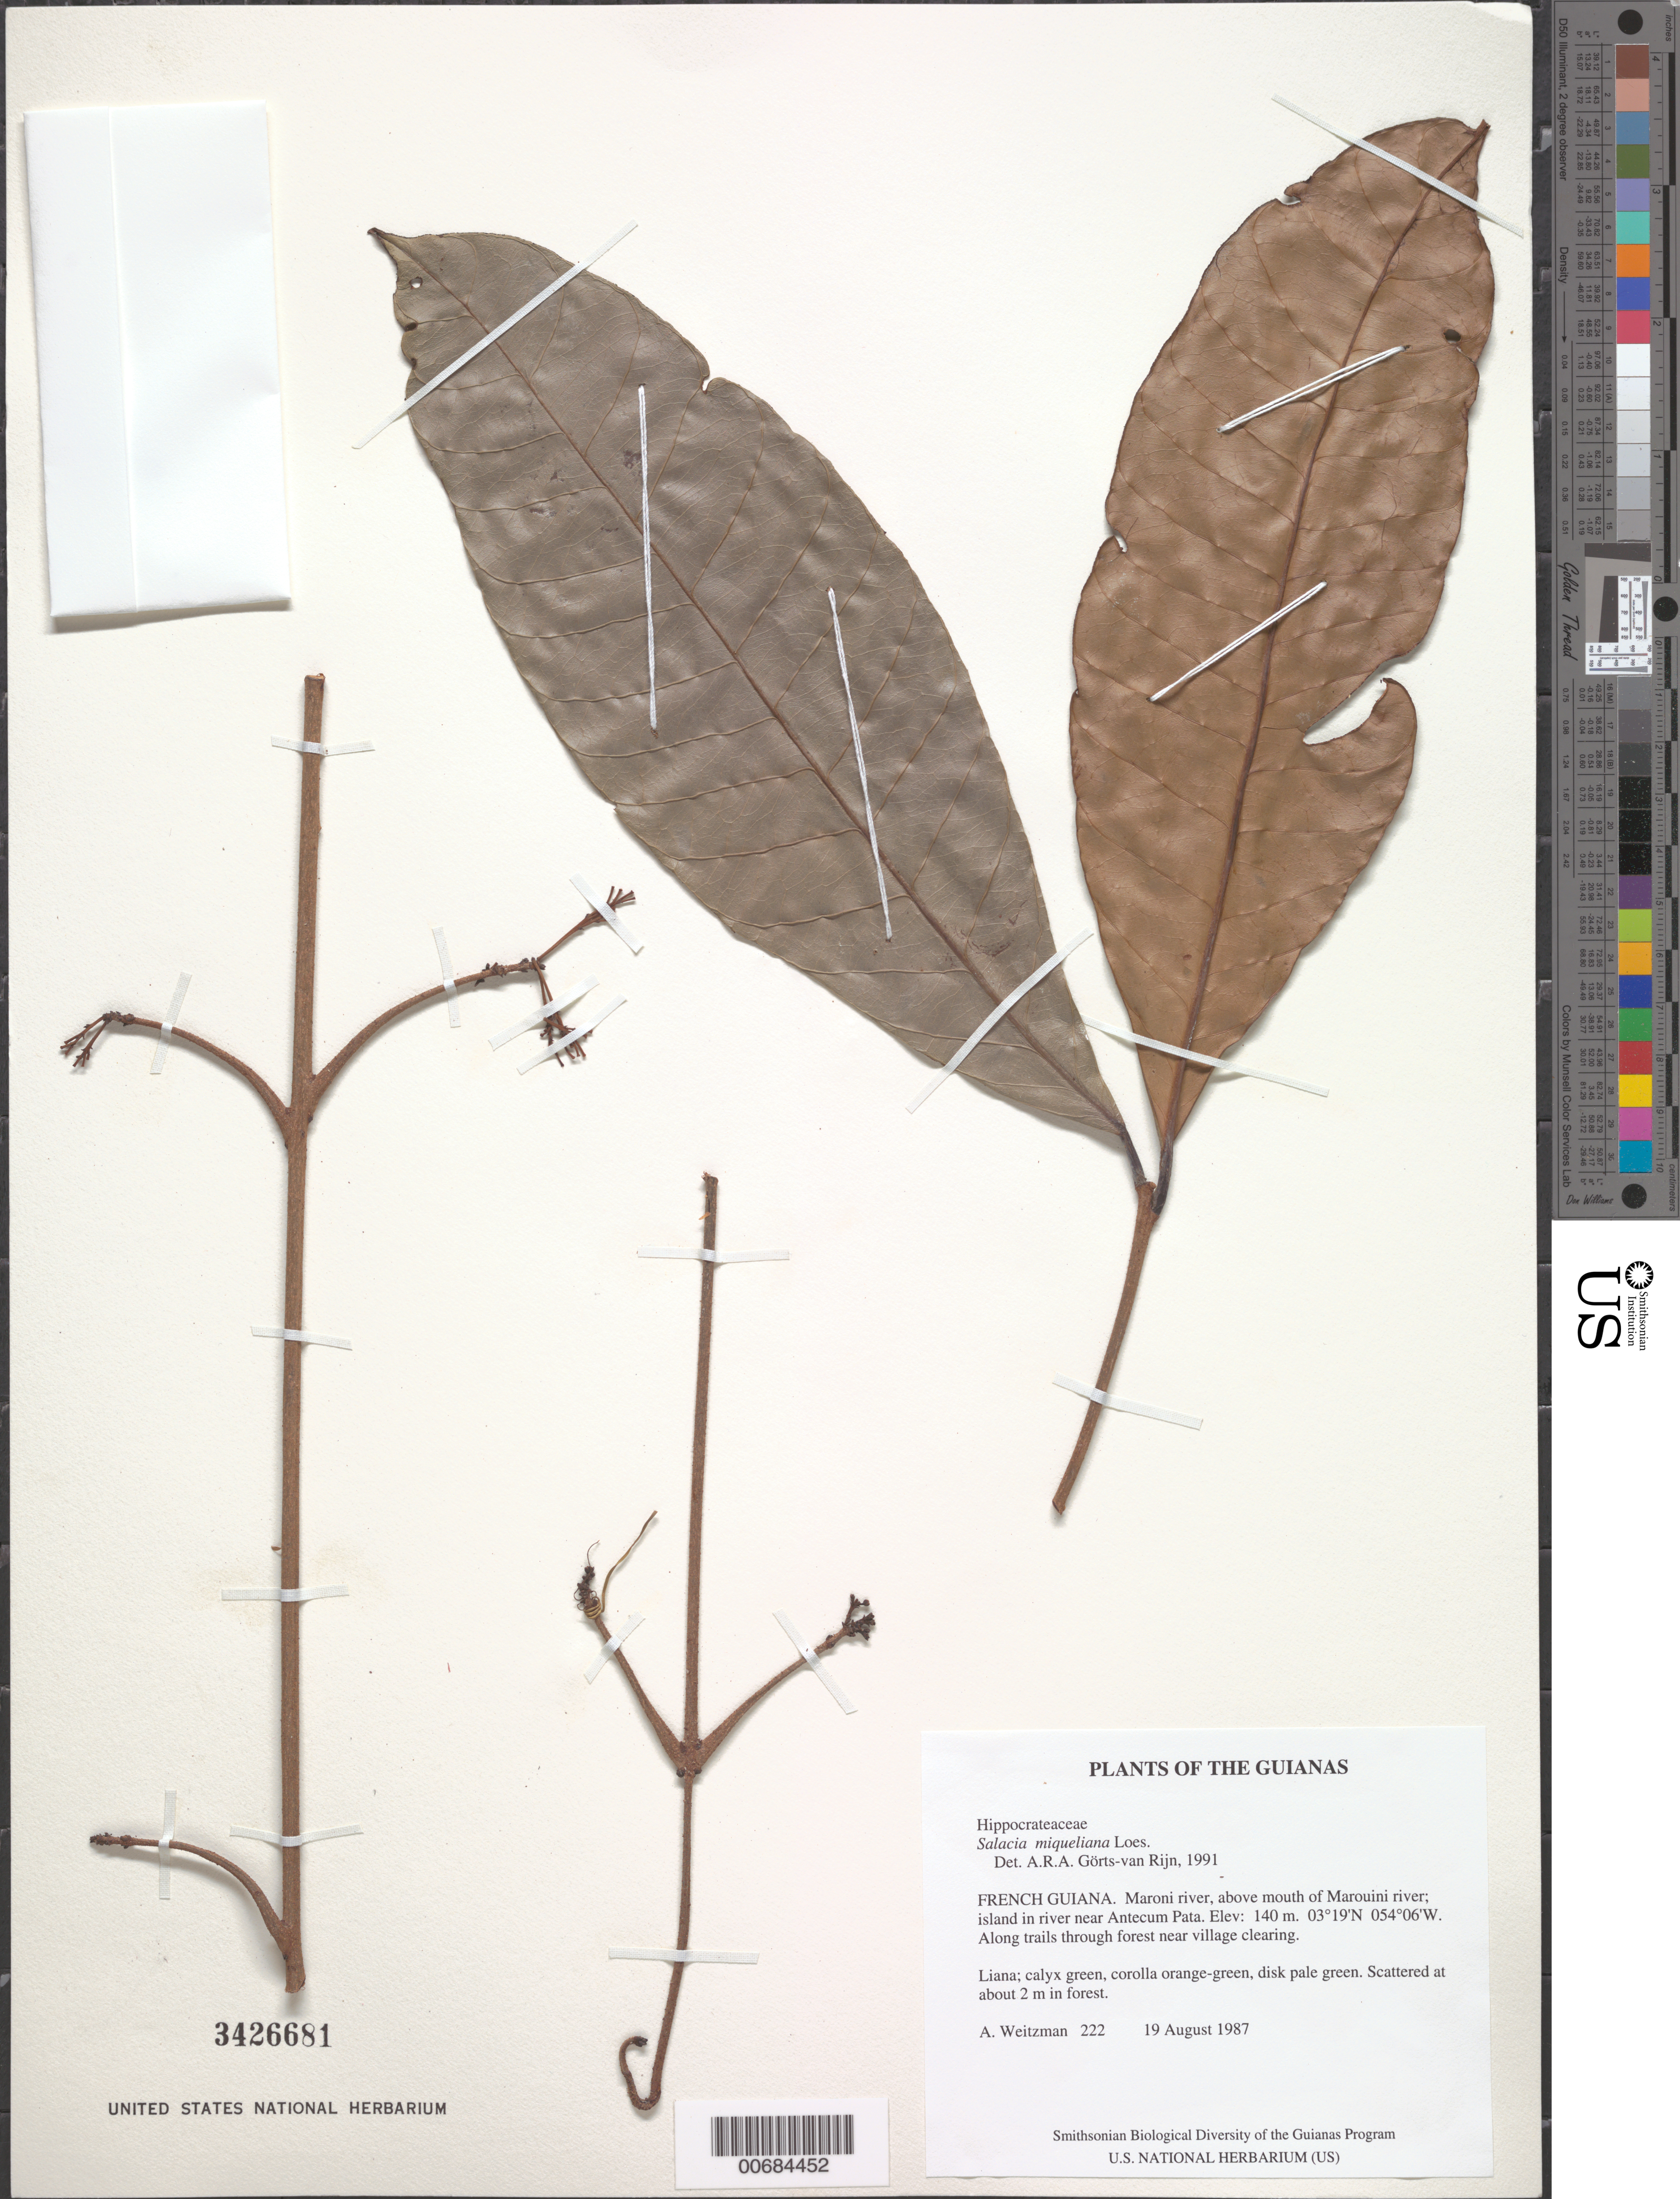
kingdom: Plantae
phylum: Tracheophyta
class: Magnoliopsida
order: Celastrales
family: Celastraceae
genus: Salacia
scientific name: Salacia miqueliana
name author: Loes.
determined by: Görts-van Rijn, A. R. A.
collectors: A. L. Weitzman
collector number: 222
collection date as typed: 19 August 1987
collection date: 1987-08-19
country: French Guiana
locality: Maroni river, above mouth of Marouini river; island in river near Antecum Pata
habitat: Along trails through forest near village clearing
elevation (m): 140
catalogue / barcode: US 3426681